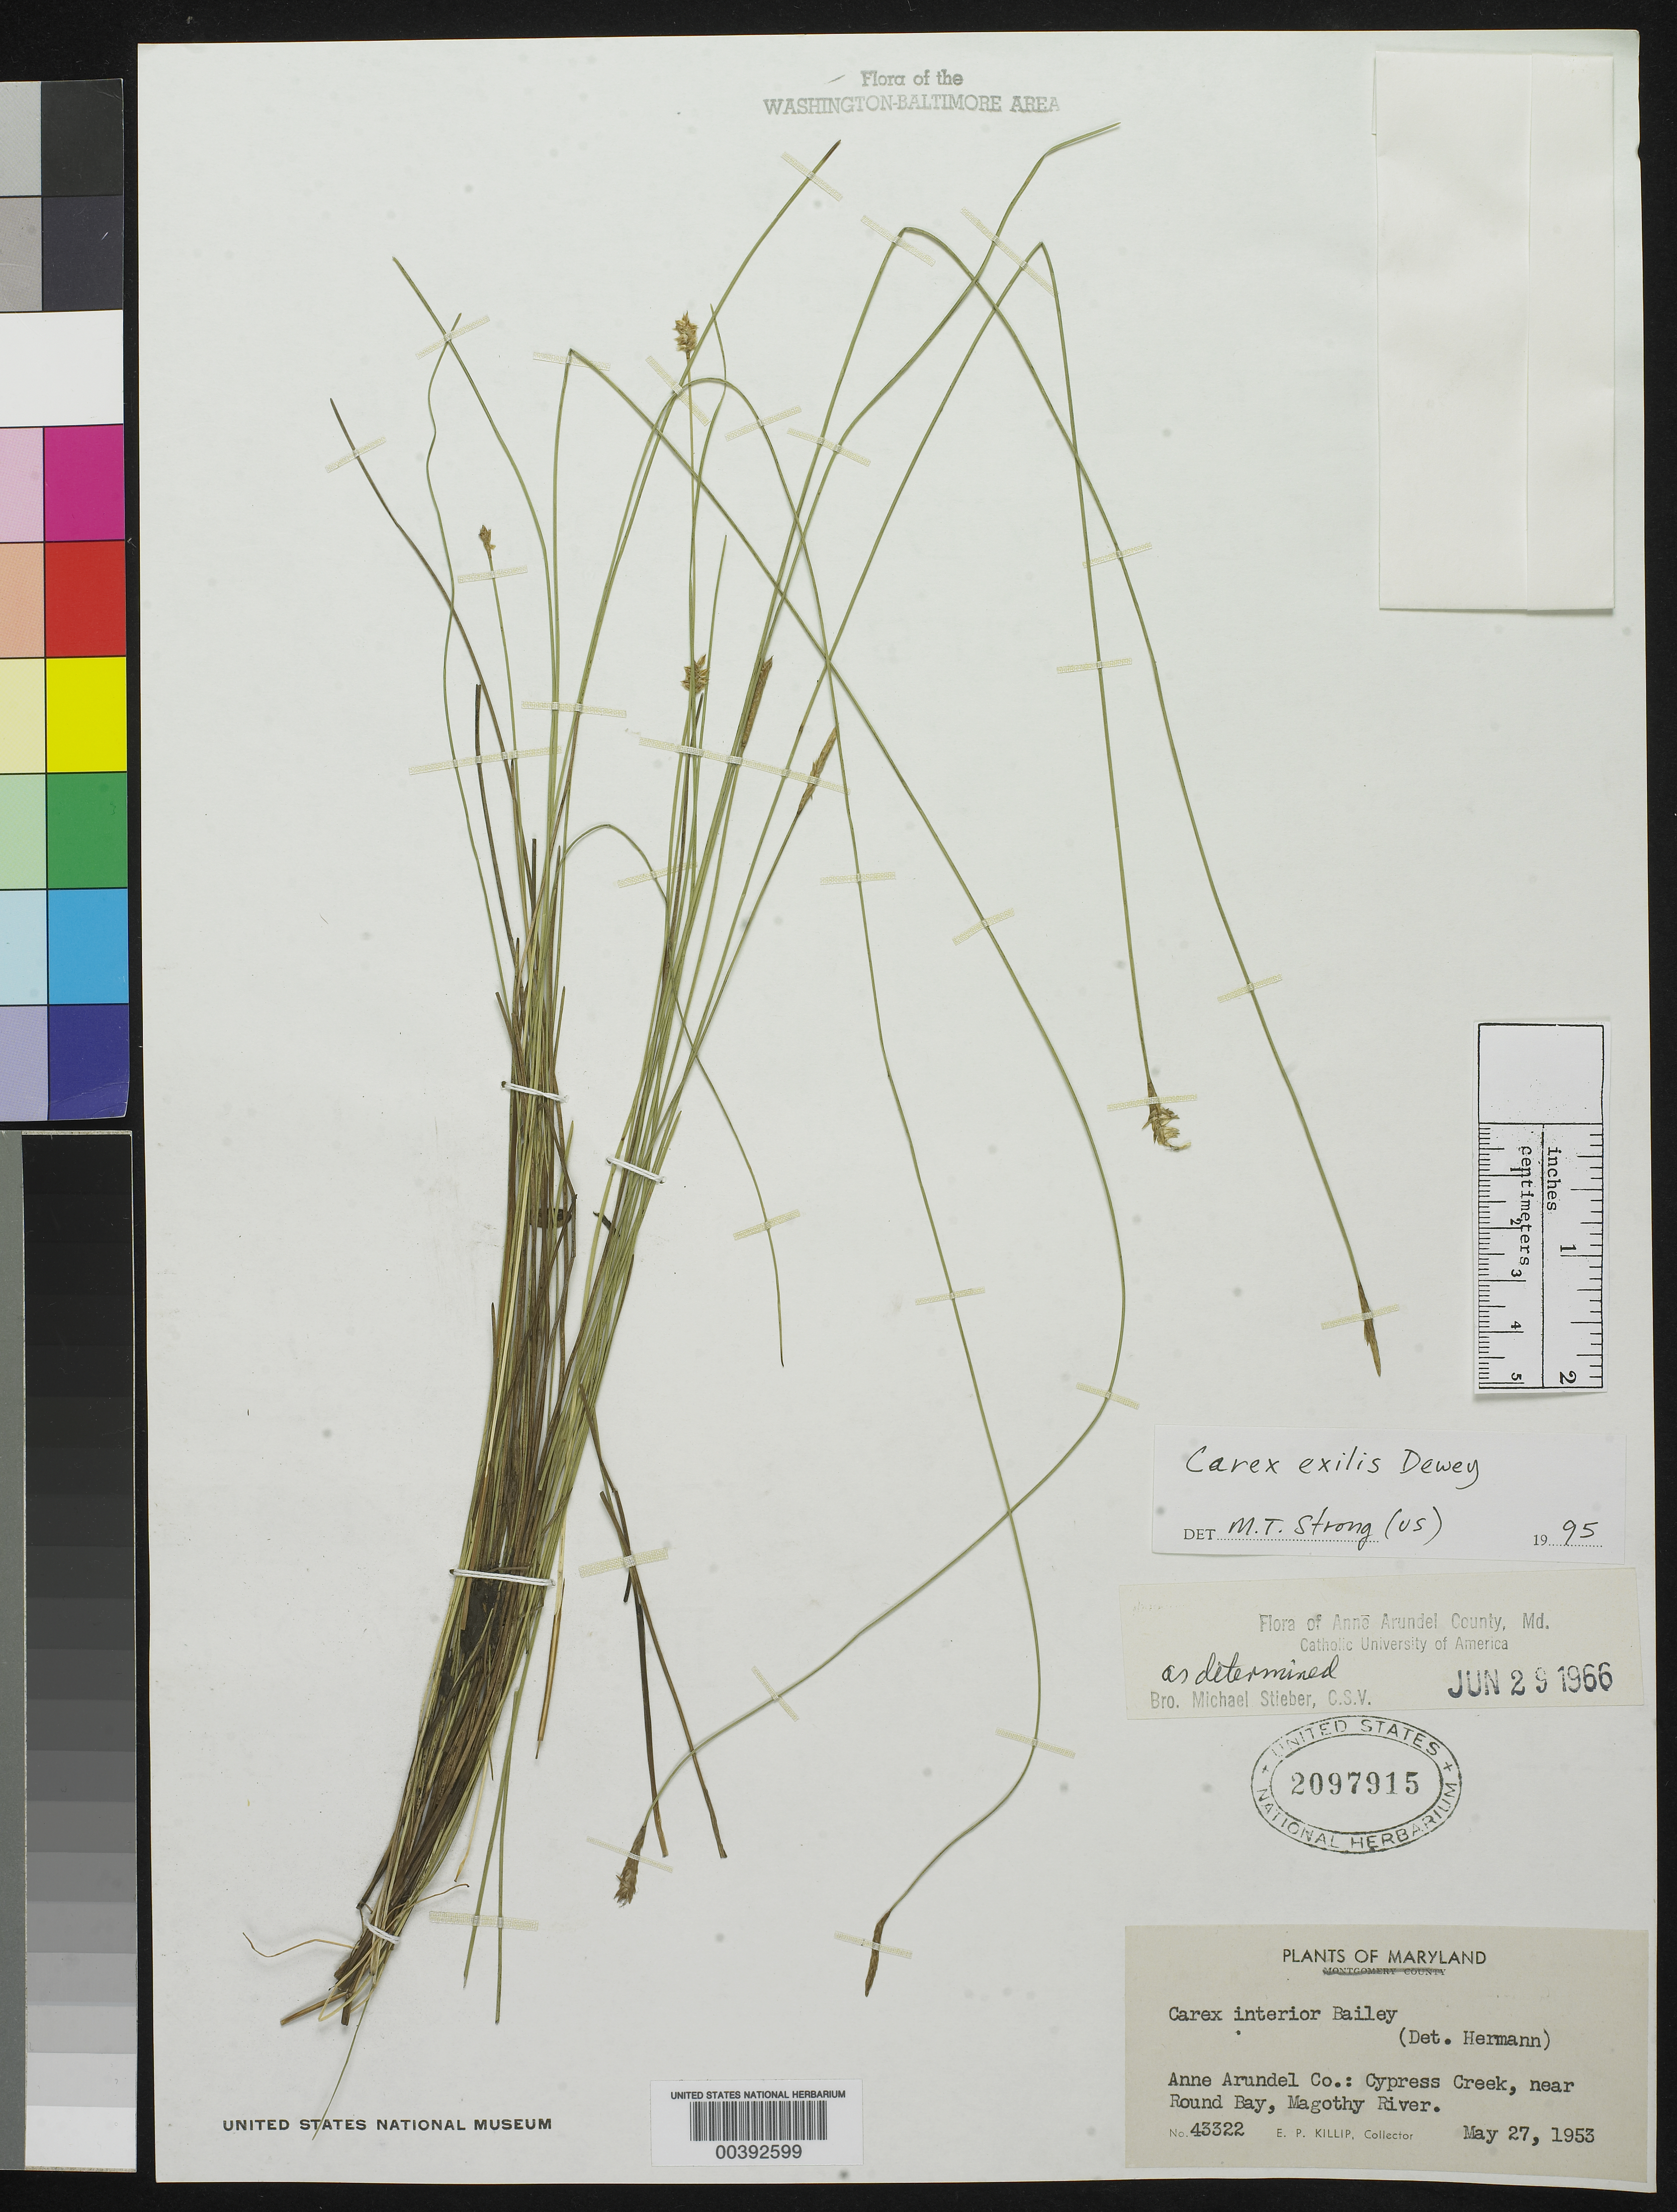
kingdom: Plantae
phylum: Tracheophyta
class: Liliopsida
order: Poales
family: Cyperaceae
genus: Carex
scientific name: Carex exilis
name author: Dewey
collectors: E. P. Killip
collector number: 43322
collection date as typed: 27 May 1953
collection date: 1953-05-27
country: United States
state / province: Maryland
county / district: Anne Arundel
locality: Cypress Creek, near Round Bay, Magothy River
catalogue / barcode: US 2097915